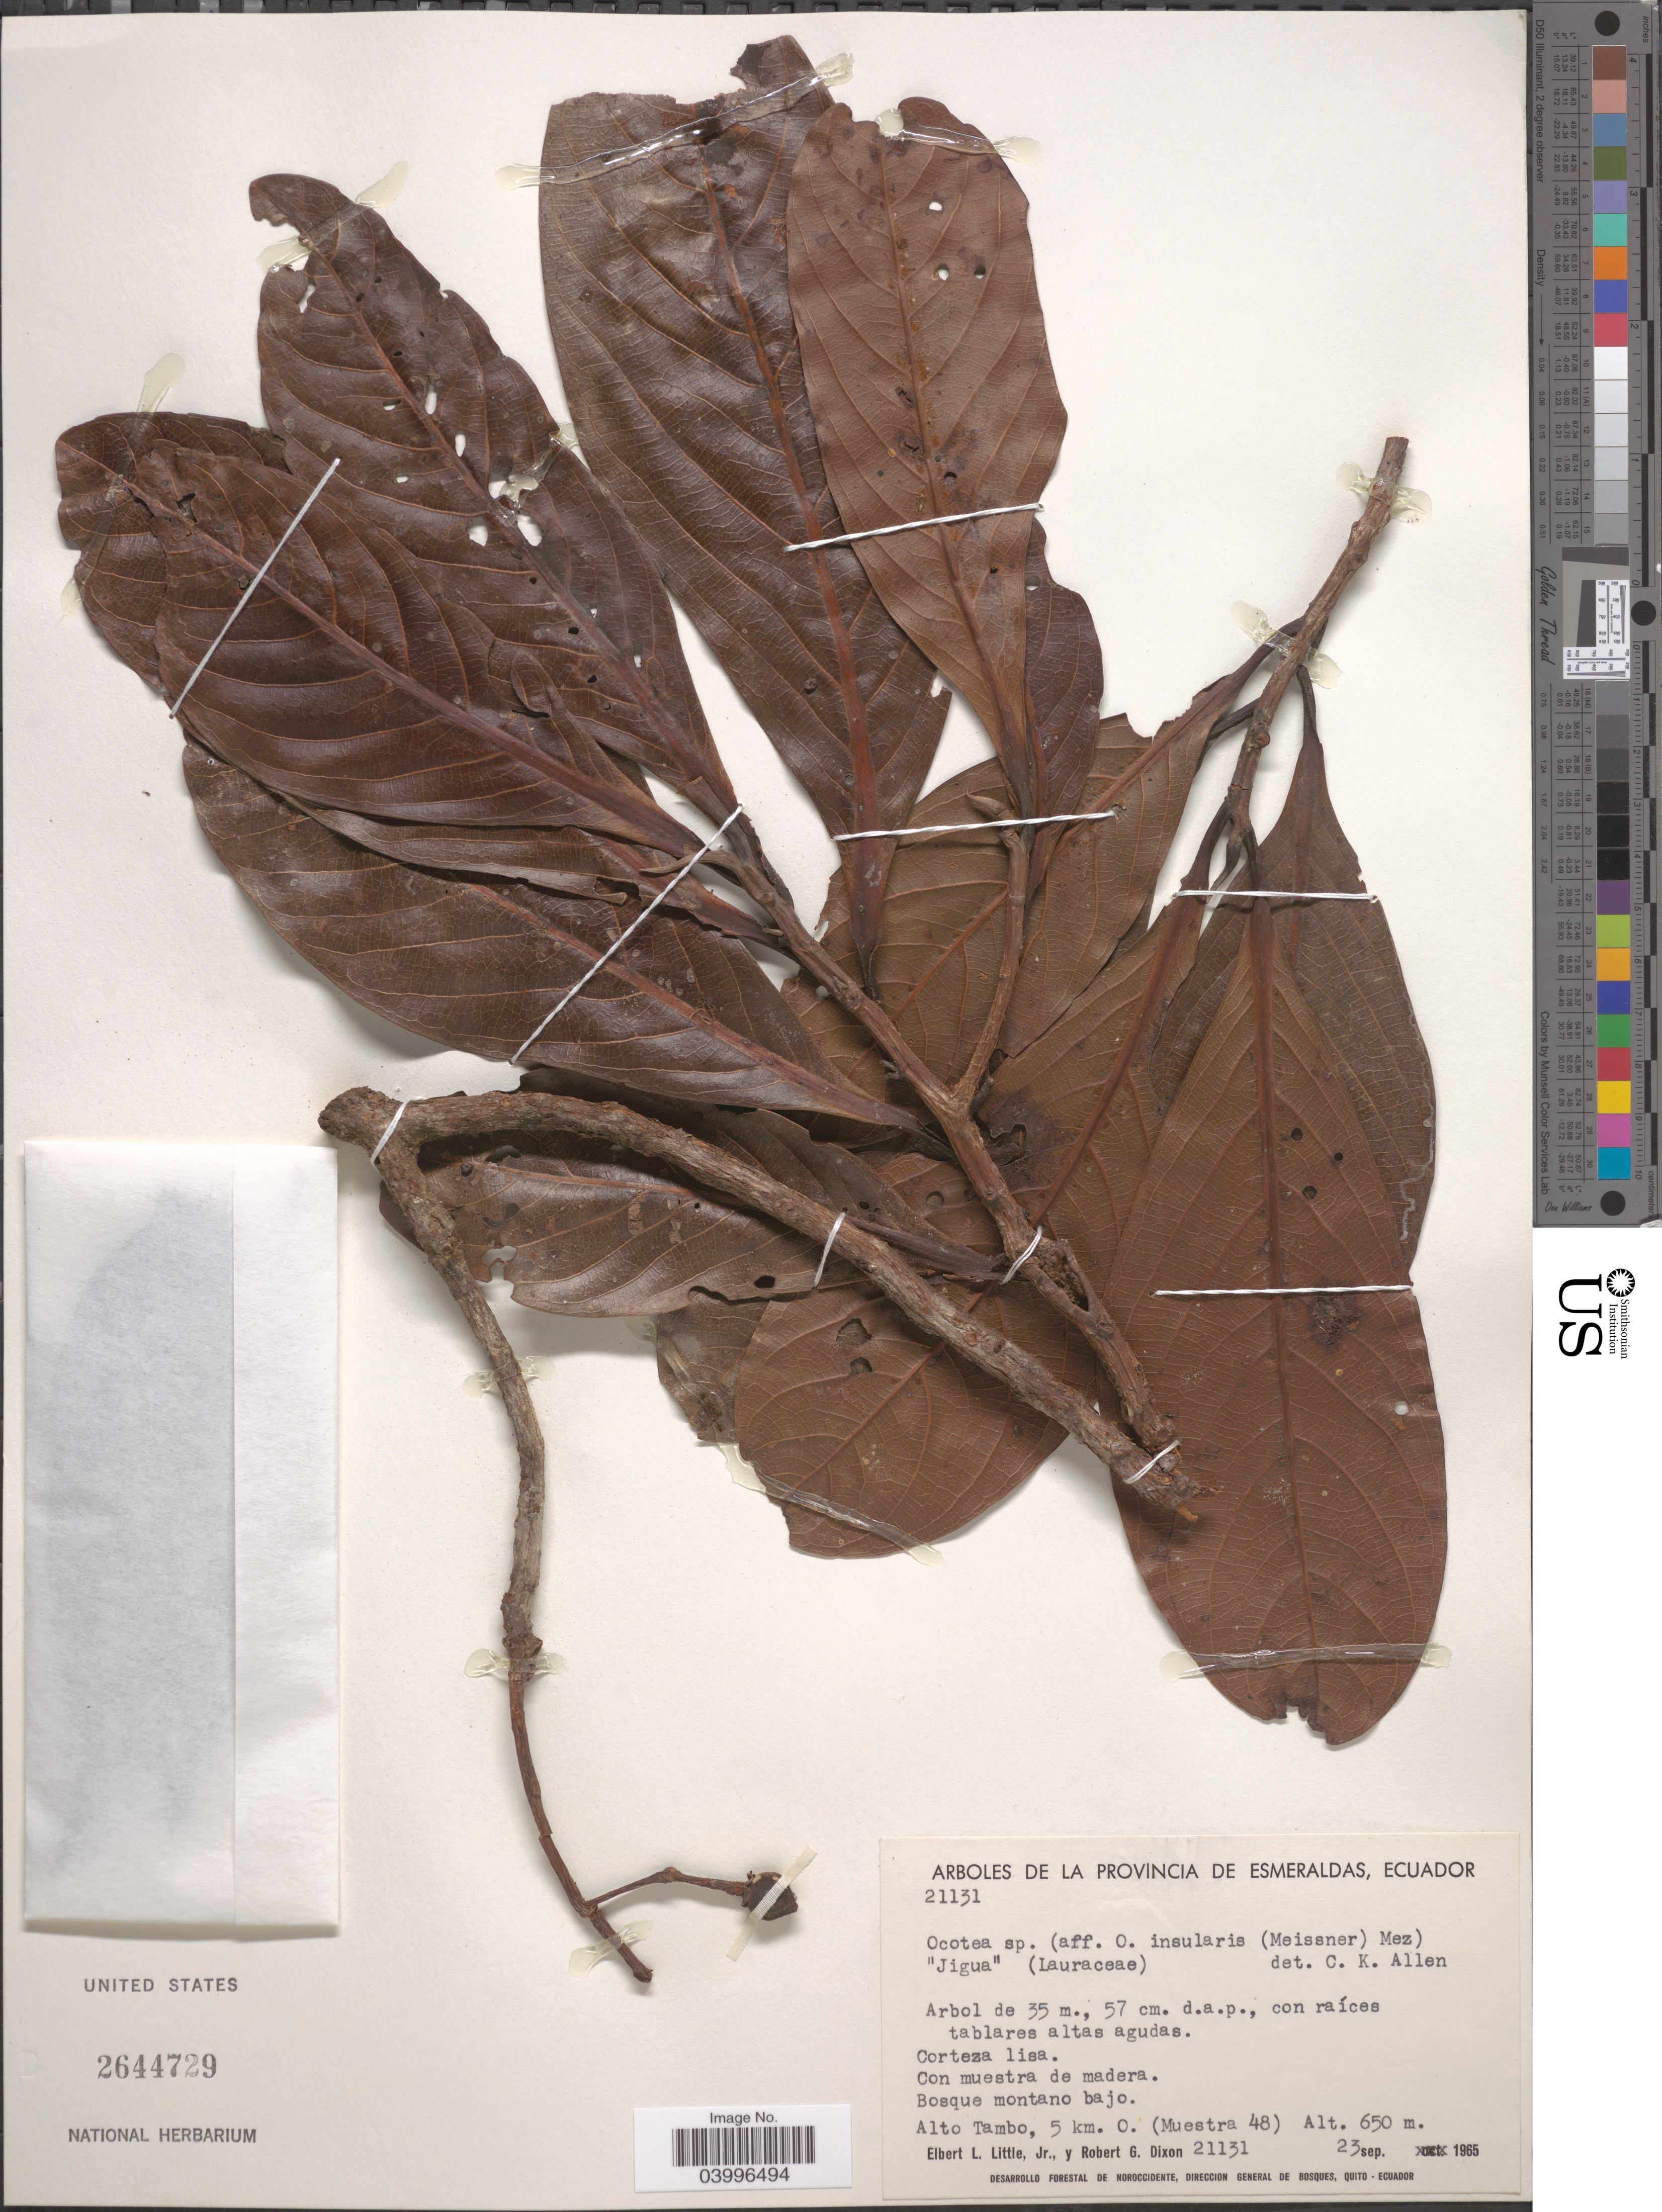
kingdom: Plantae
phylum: Tracheophyta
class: Magnoliopsida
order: Laurales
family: Lauraceae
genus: Ocotea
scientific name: Ocotea insularis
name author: (Meisn.) Mez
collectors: E. L. Little & R. G. Dixon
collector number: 21131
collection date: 1965-09-23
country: Ecuador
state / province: Esmeraldas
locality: Alto Tambo, 5 km. O. (Muestra 48).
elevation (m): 650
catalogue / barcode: US 2644729